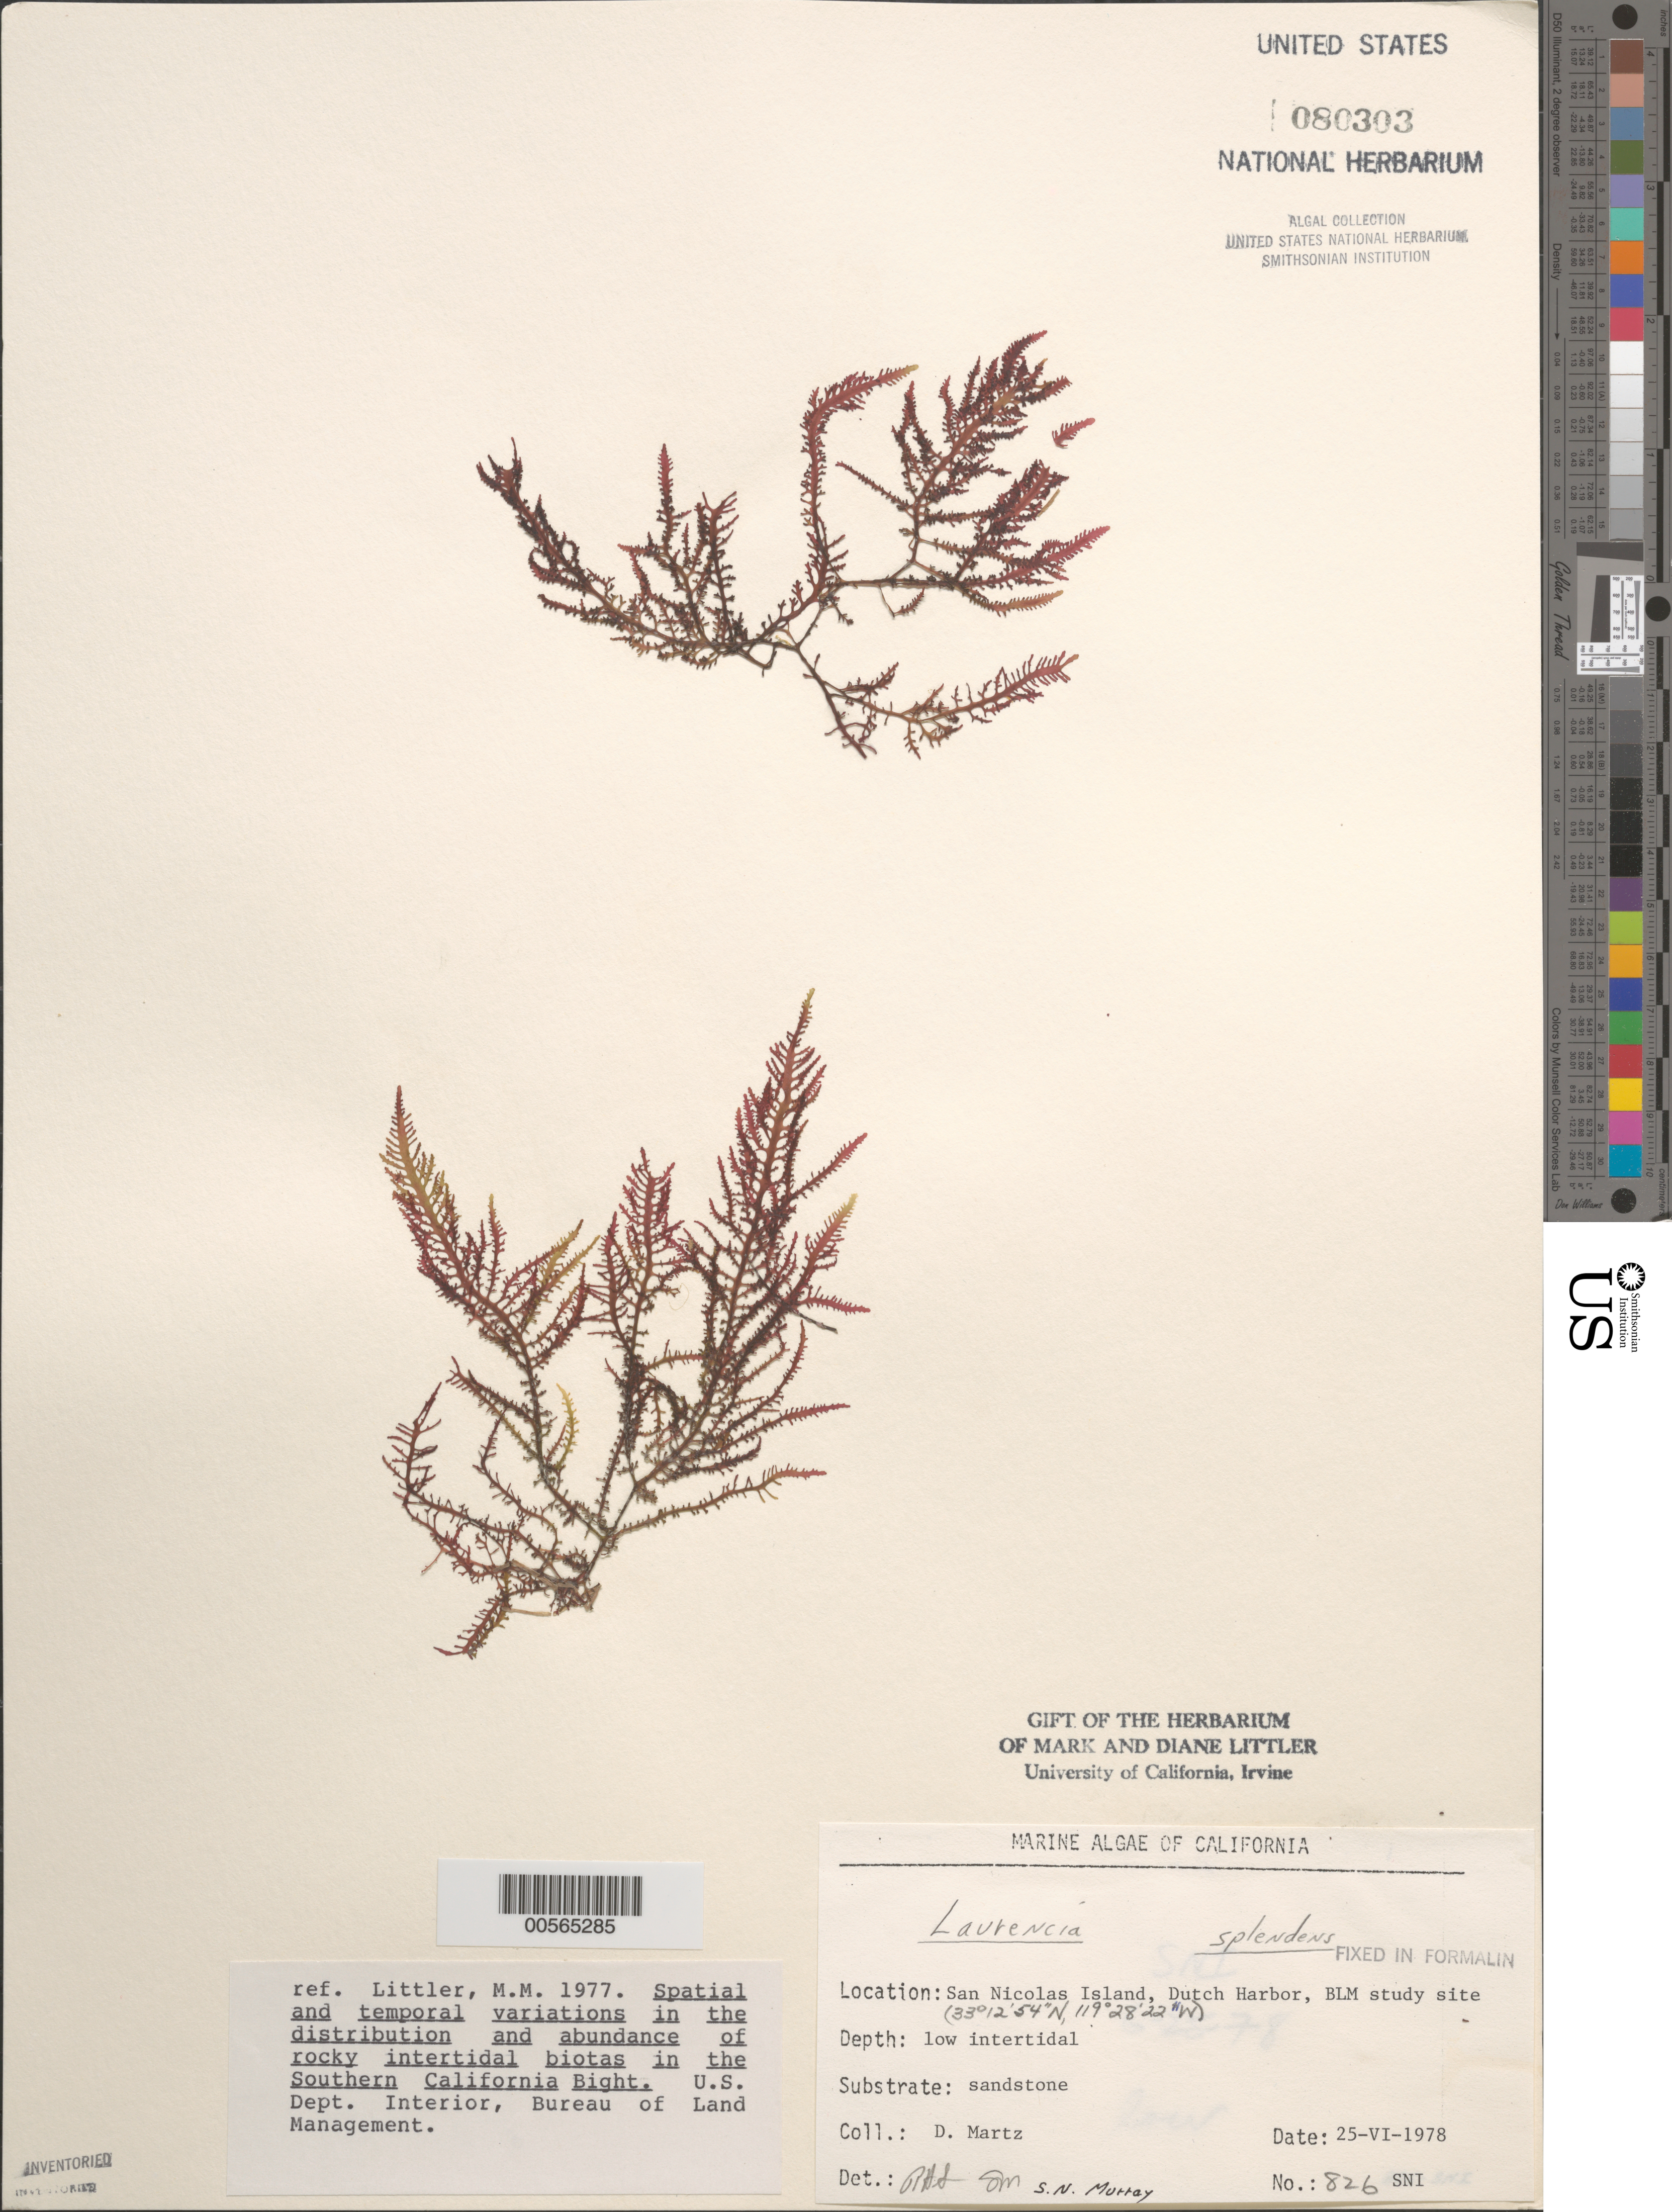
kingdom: Plantae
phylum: Rhodophyta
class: Florideophyceae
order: Ceramiales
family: Rhodomelaceae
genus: Osmundea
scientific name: Osmundea splendens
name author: (Hollenb.) K.W. Nam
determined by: Algae name updating Project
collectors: D. Martz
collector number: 826-sni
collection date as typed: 25 Jun 1978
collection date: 1978-06-25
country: United States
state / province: California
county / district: Ventura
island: San Nicolas Island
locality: Dutch Harbor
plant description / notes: BLM-SOCALBIGHT Rocky Intertidal Survey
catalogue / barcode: US 80303